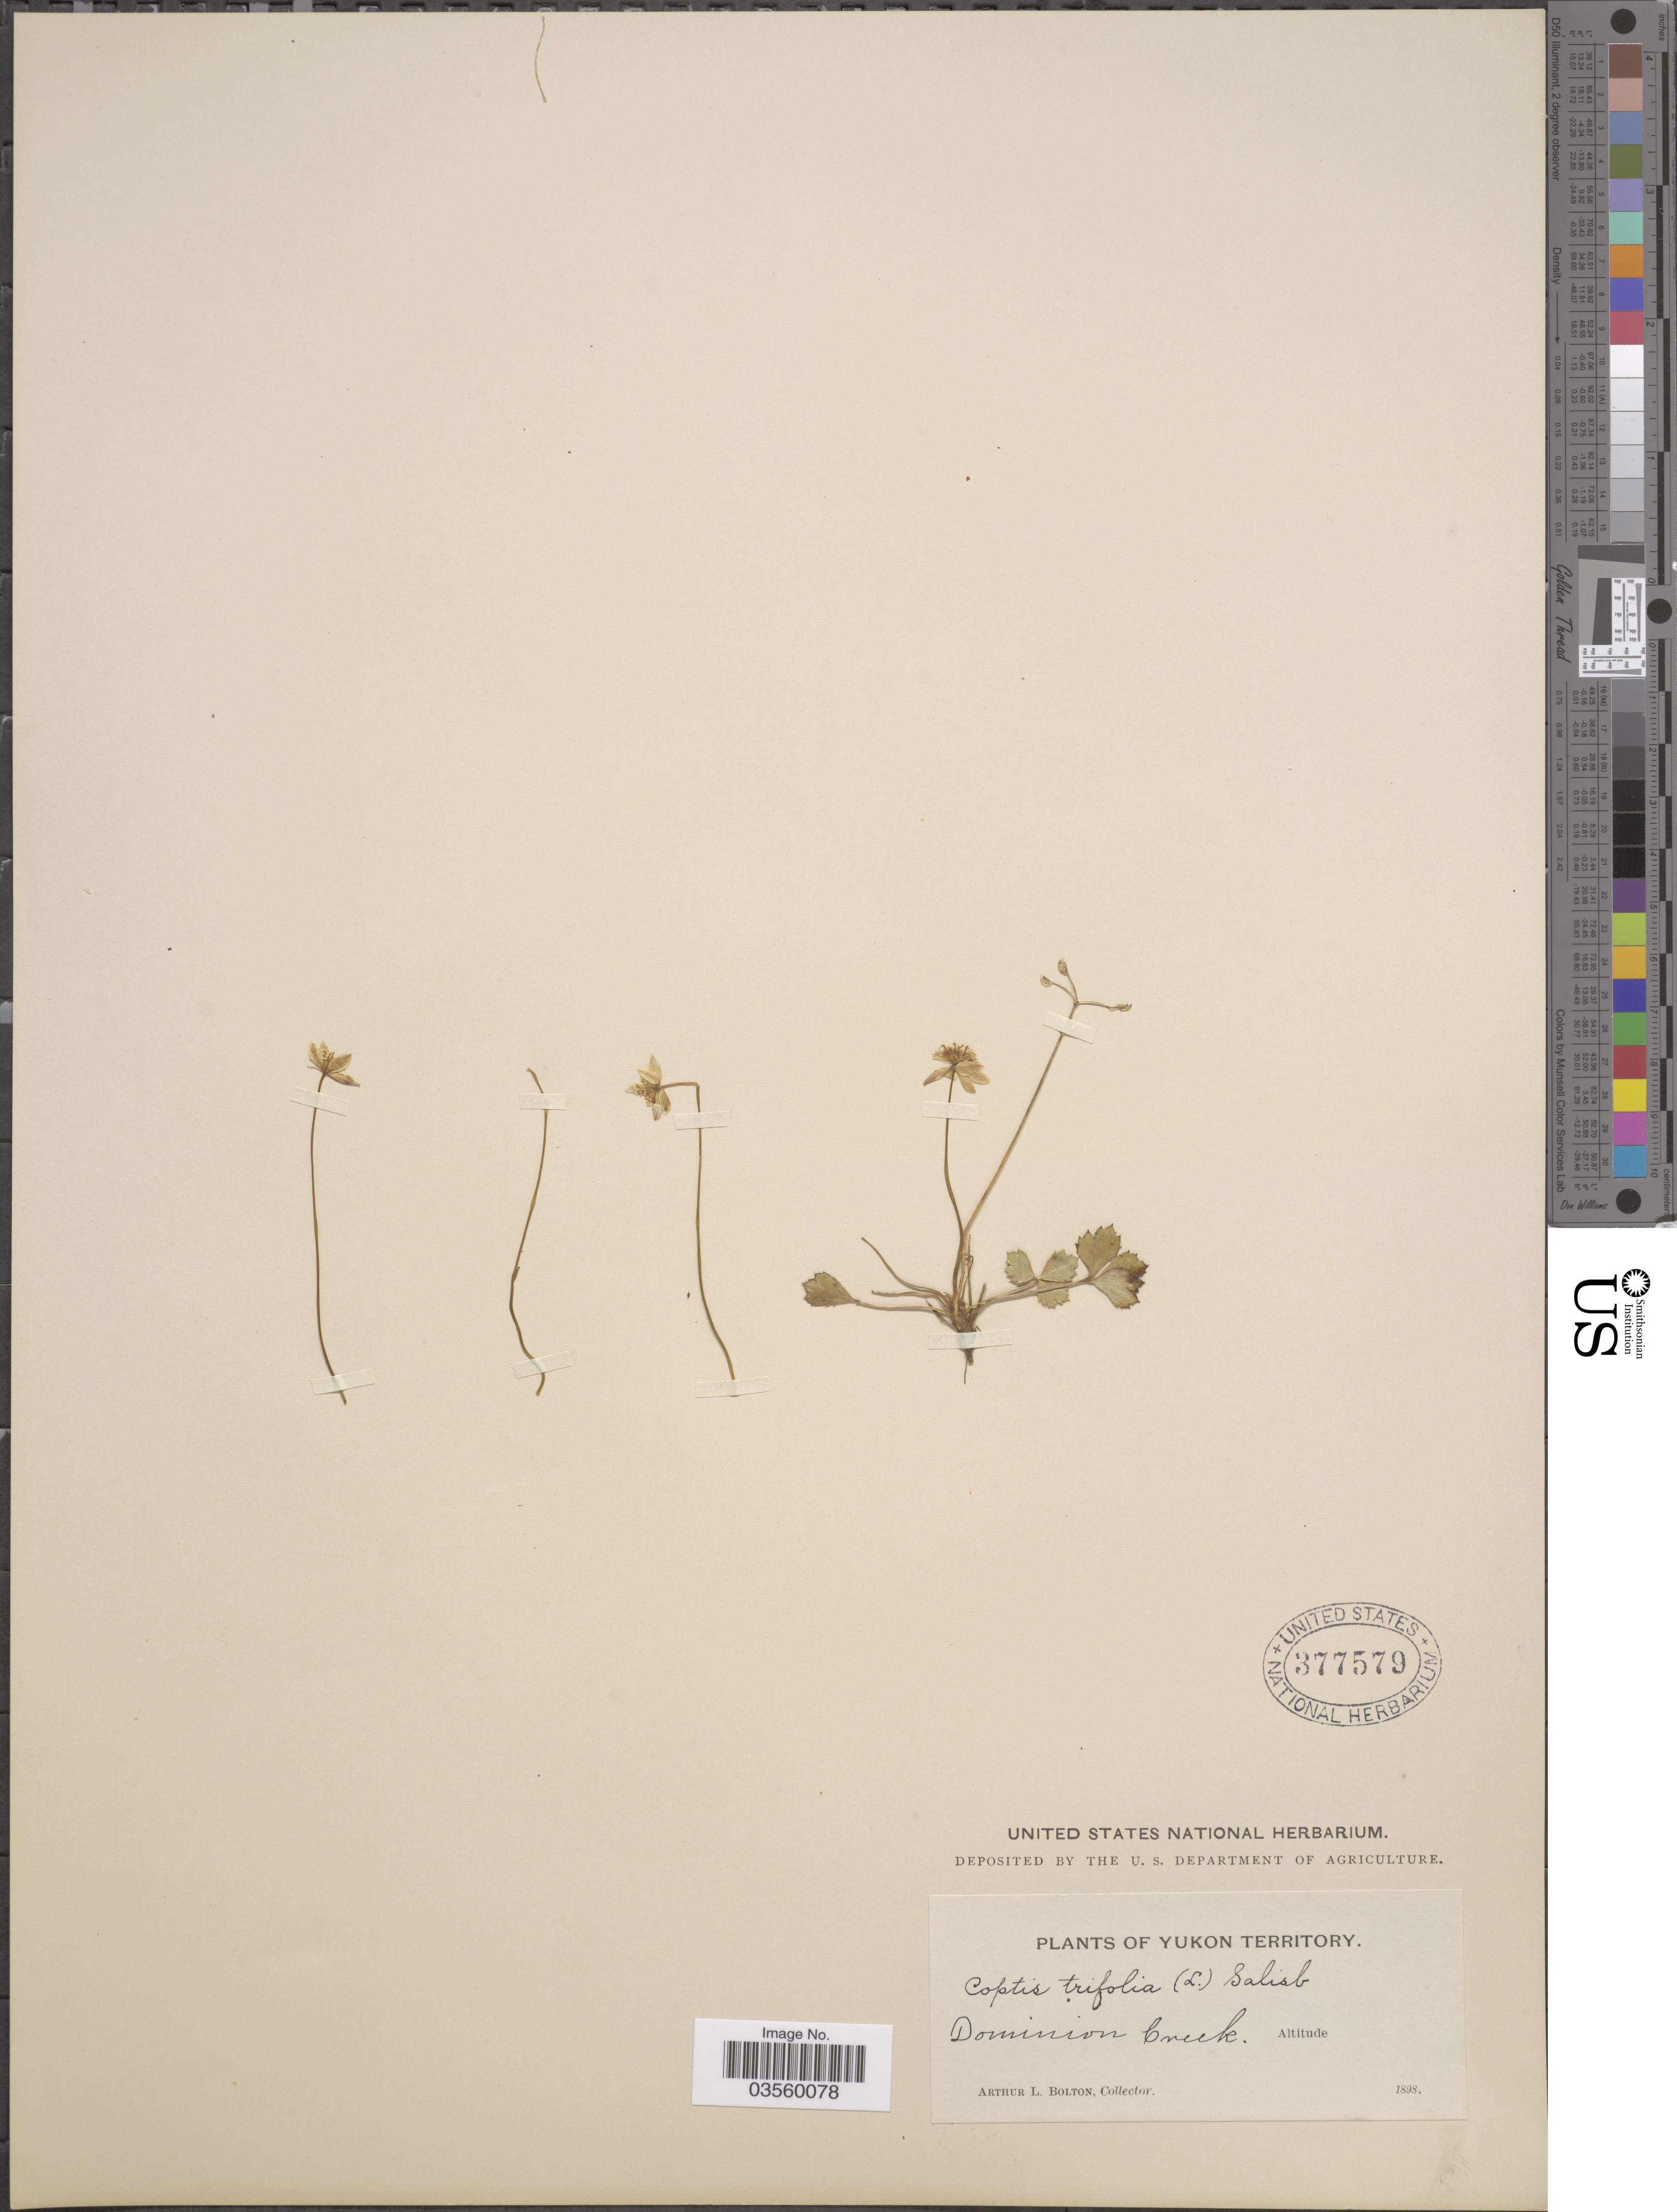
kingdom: Plantae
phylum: Tracheophyta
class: Magnoliopsida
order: Ranunculales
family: Ranunculaceae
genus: Coptis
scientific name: Coptis trifolia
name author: (L.) Salisb.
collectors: A. Bolton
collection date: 1898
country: Canada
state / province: Yukon Territory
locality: Dominion Creek.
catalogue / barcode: US 377579